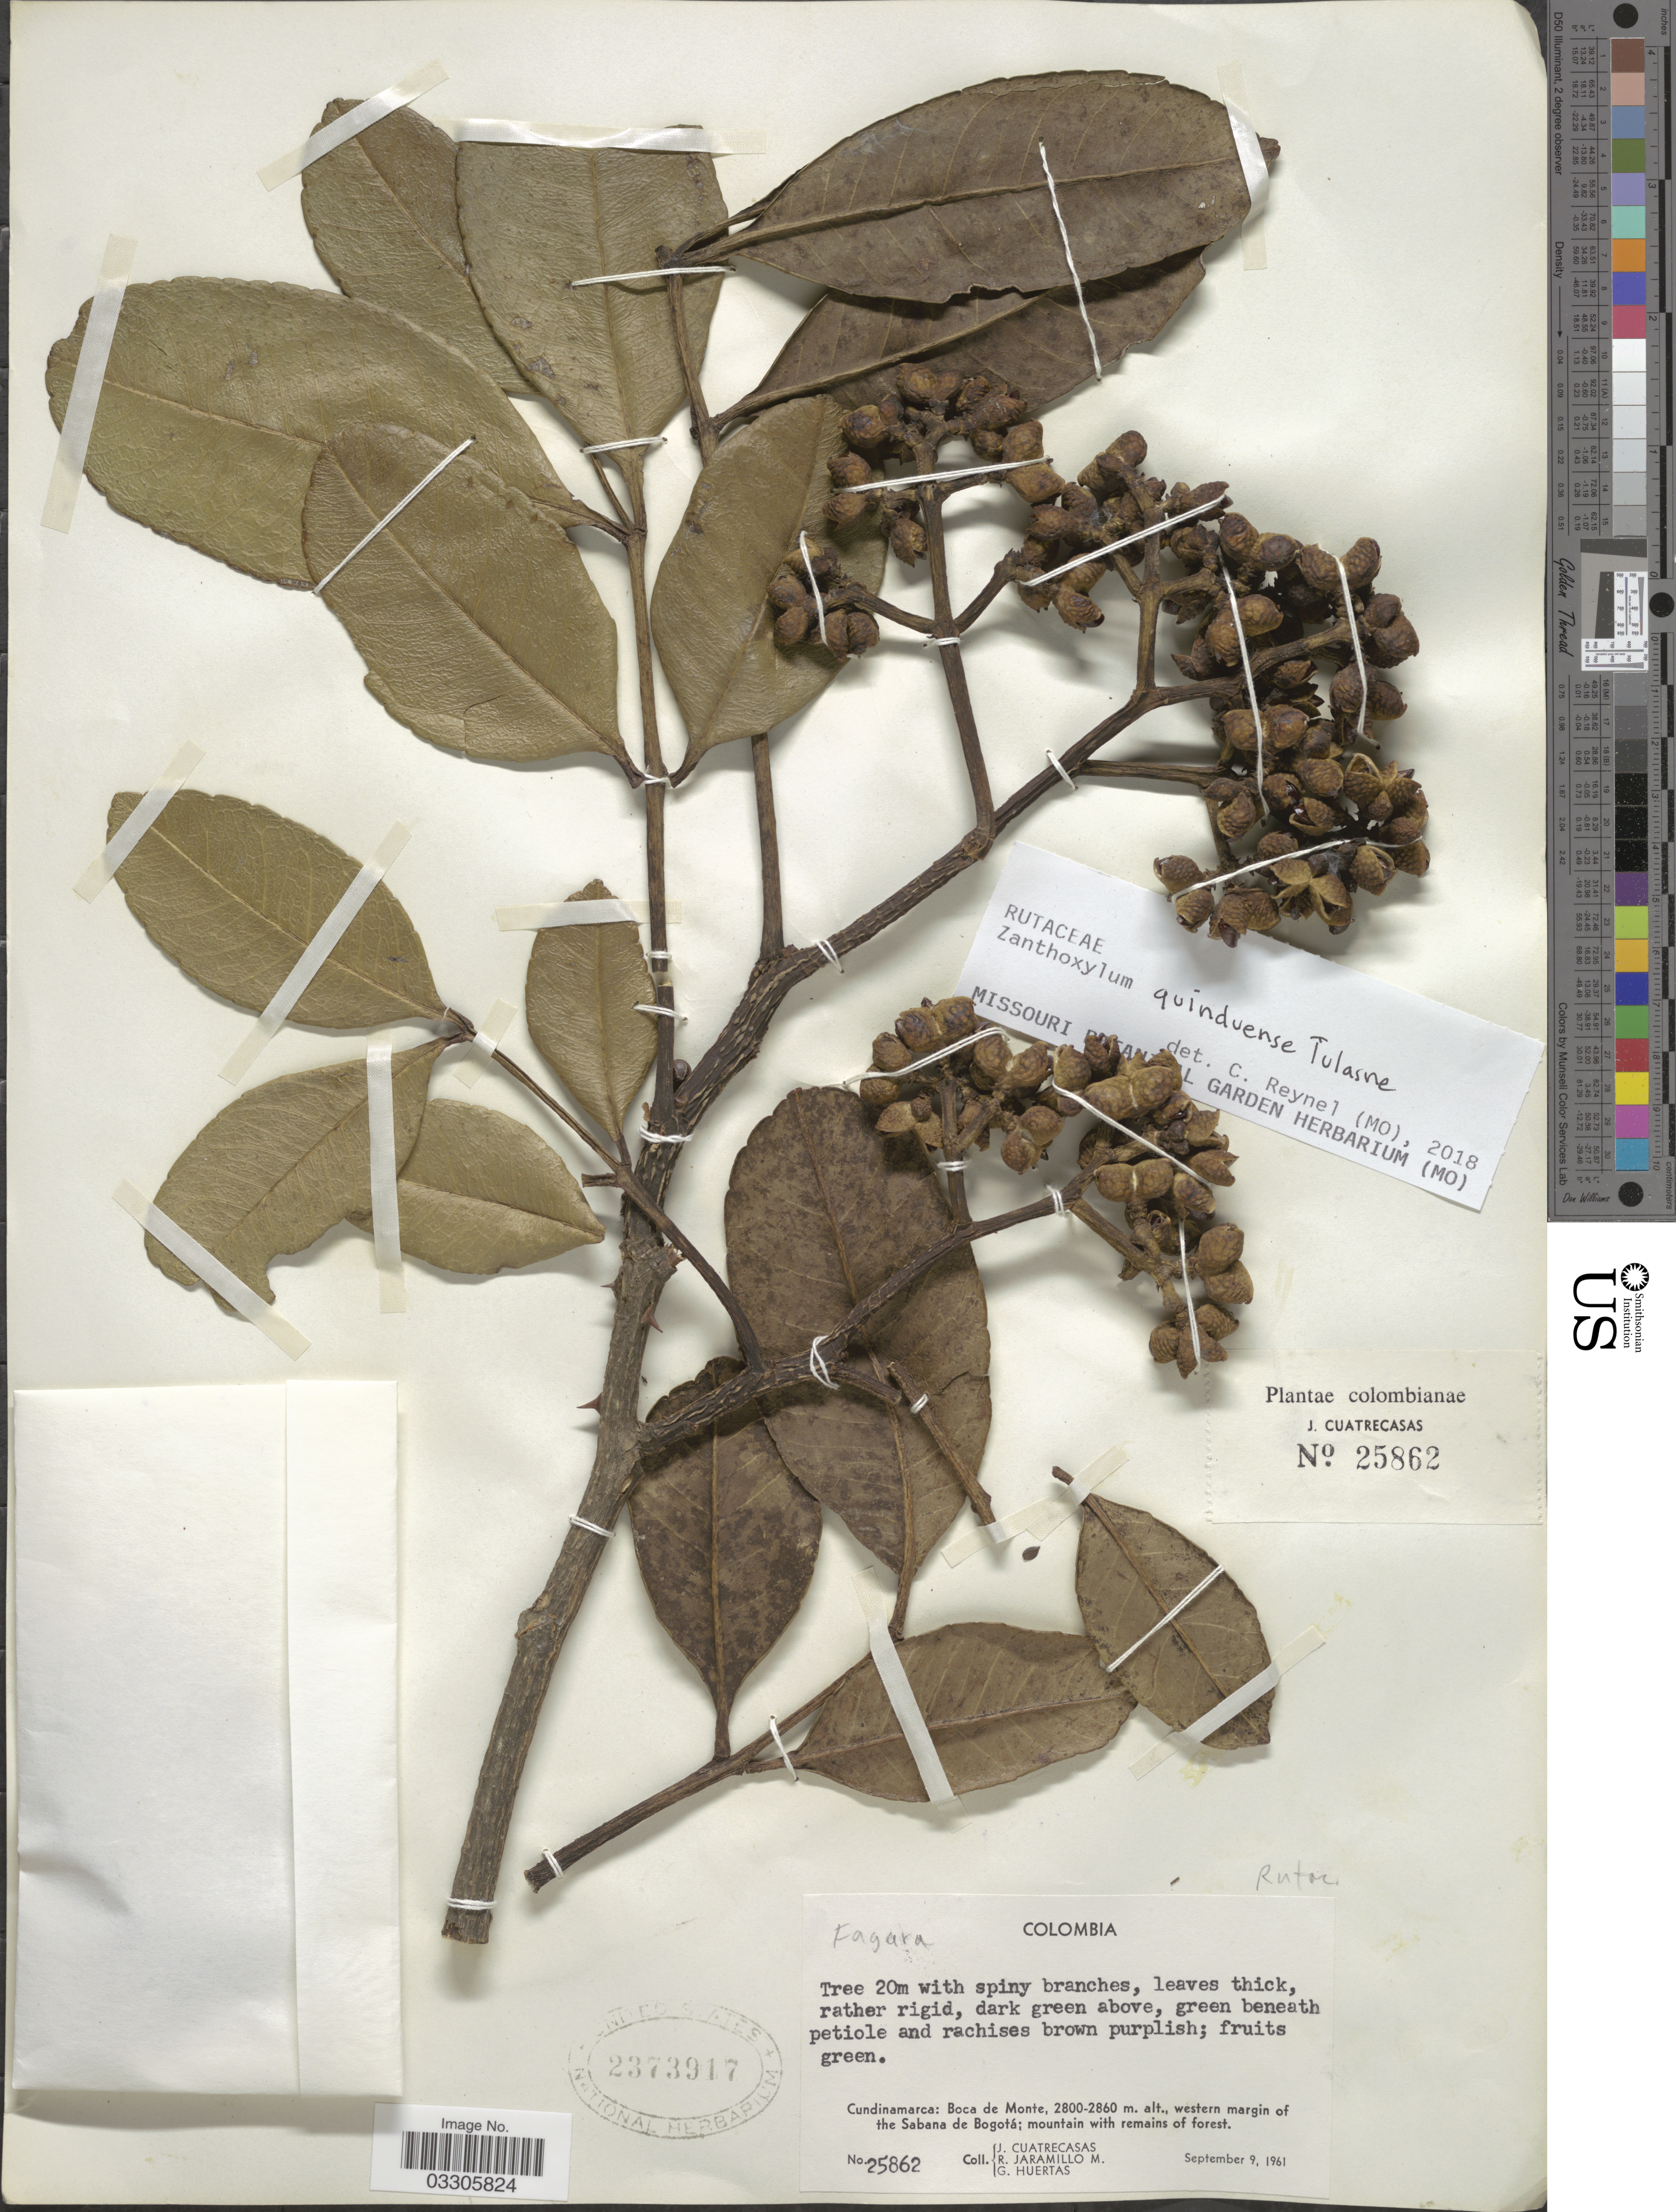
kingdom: Plantae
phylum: Tracheophyta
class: Magnoliopsida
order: Sapindales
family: Rutaceae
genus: Zanthoxylum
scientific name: Zanthoxylum quinduense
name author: Tul.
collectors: J. Cuatrecasas, R. Jaramillo M. & G. Huertas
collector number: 25862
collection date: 1961-09-09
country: Colombia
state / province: Cundinamarca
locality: Boca de Monte, western margin of the Sabana de Bogotá.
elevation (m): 2800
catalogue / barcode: US 2373917